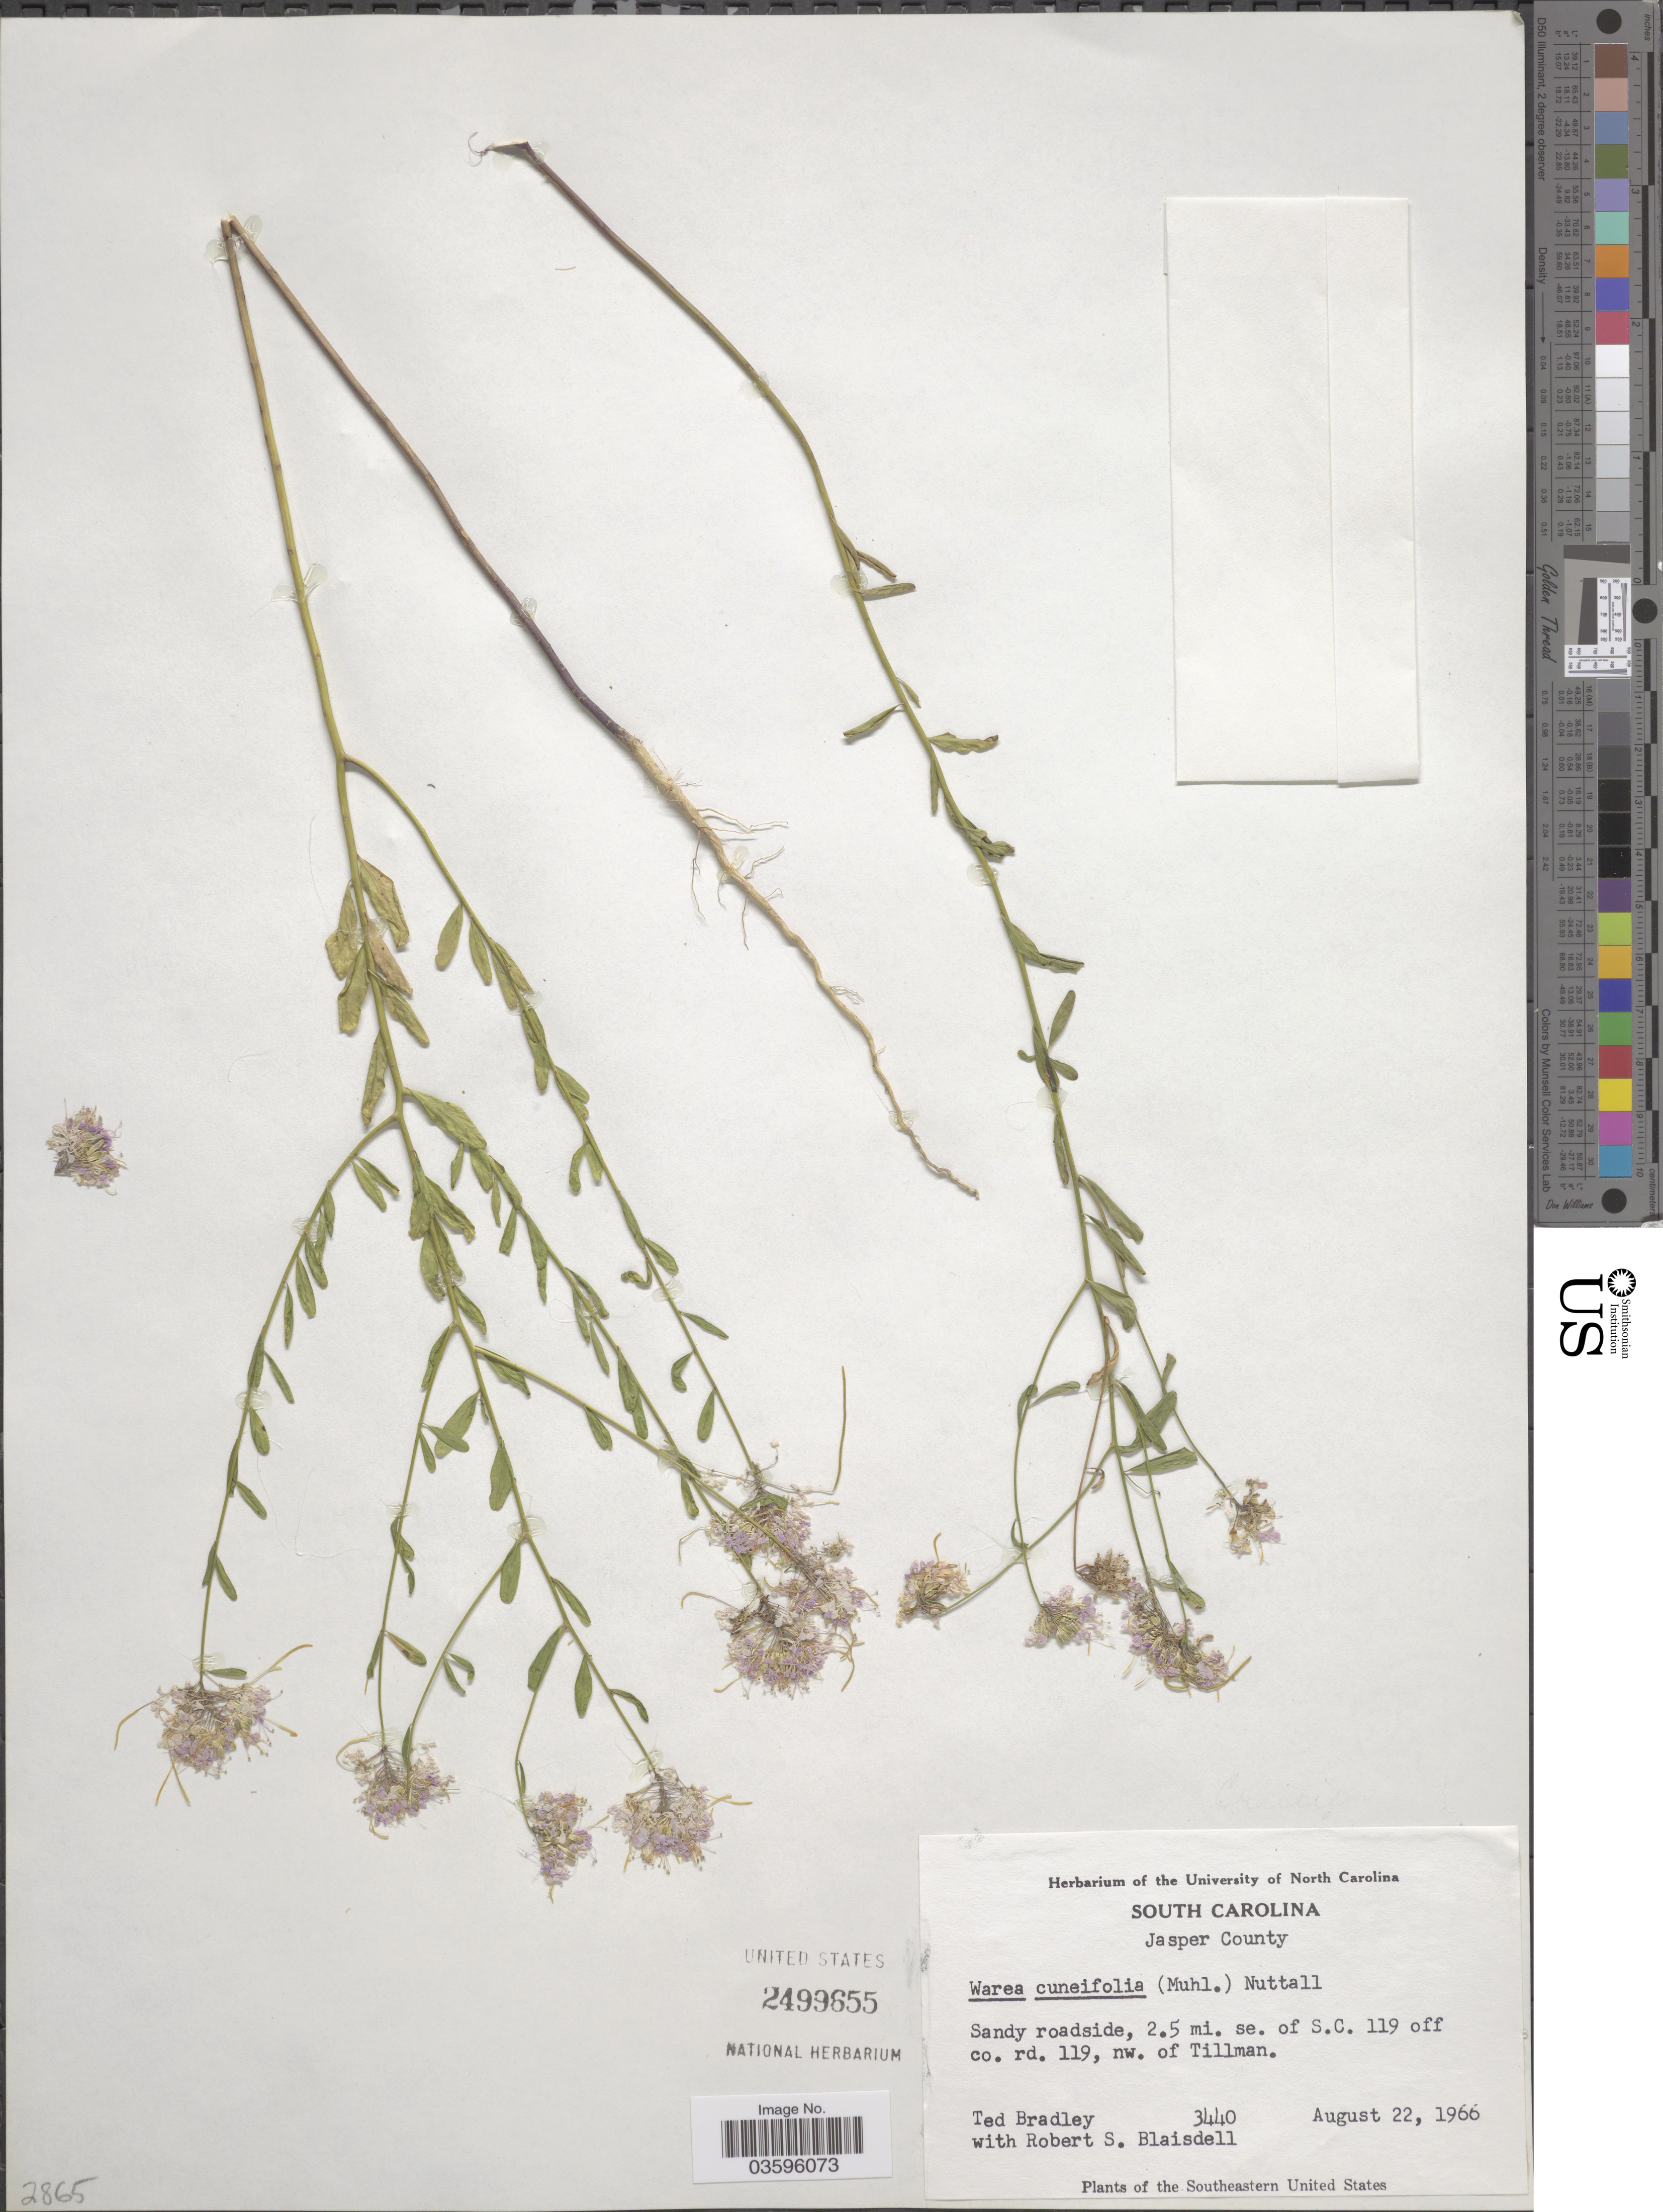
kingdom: Plantae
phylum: Tracheophyta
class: Magnoliopsida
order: Brassicales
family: Brassicaceae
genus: Warea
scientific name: Warea cuneifolia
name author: (Muhl. ex Nutt.) Nutt.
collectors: T. Bradley & R. S. Blaisdell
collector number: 3440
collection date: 1966-08-22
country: United States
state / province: South Carolina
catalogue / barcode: US 2499655